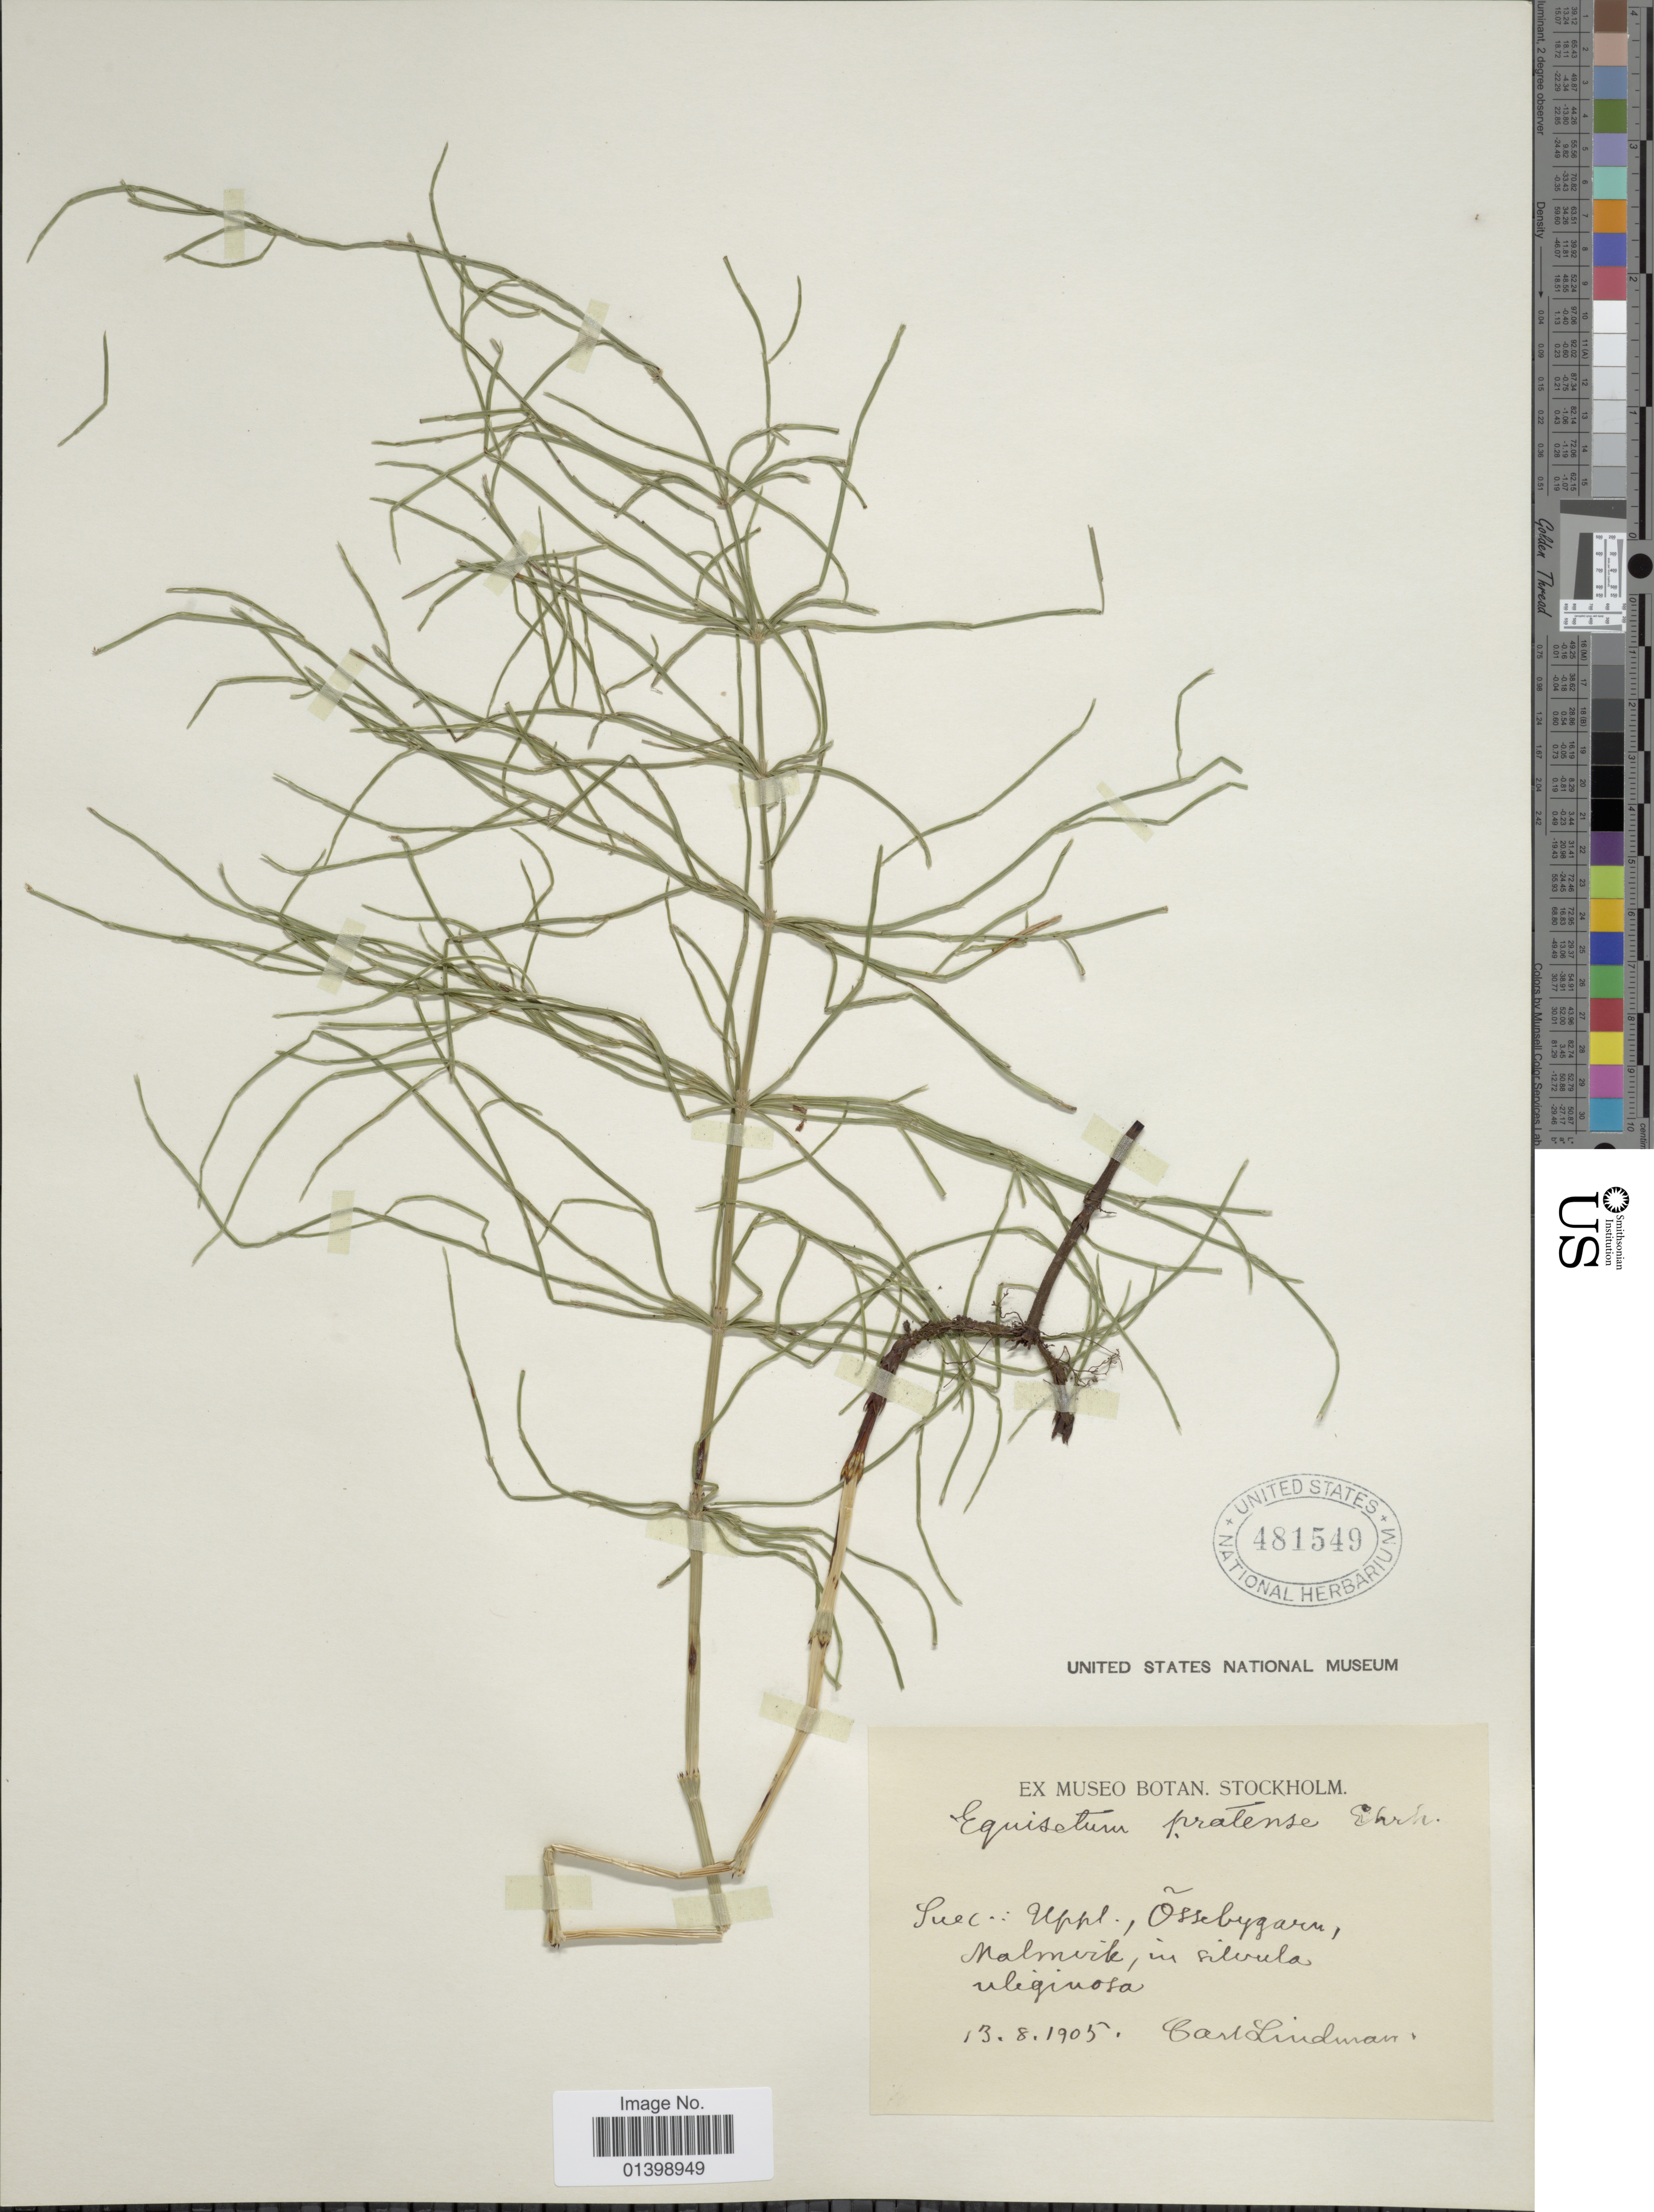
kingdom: Plantae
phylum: Tracheophyta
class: Polypodiopsida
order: Equisetales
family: Equisetaceae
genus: Equisetum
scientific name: Equisetum pratense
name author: Ehrh.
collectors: C. A. M. Lindman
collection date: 1905-08-13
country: Sweden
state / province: Stockholm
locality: Össebygarn, Malmvik in silvula uliginosa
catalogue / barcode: US 481549